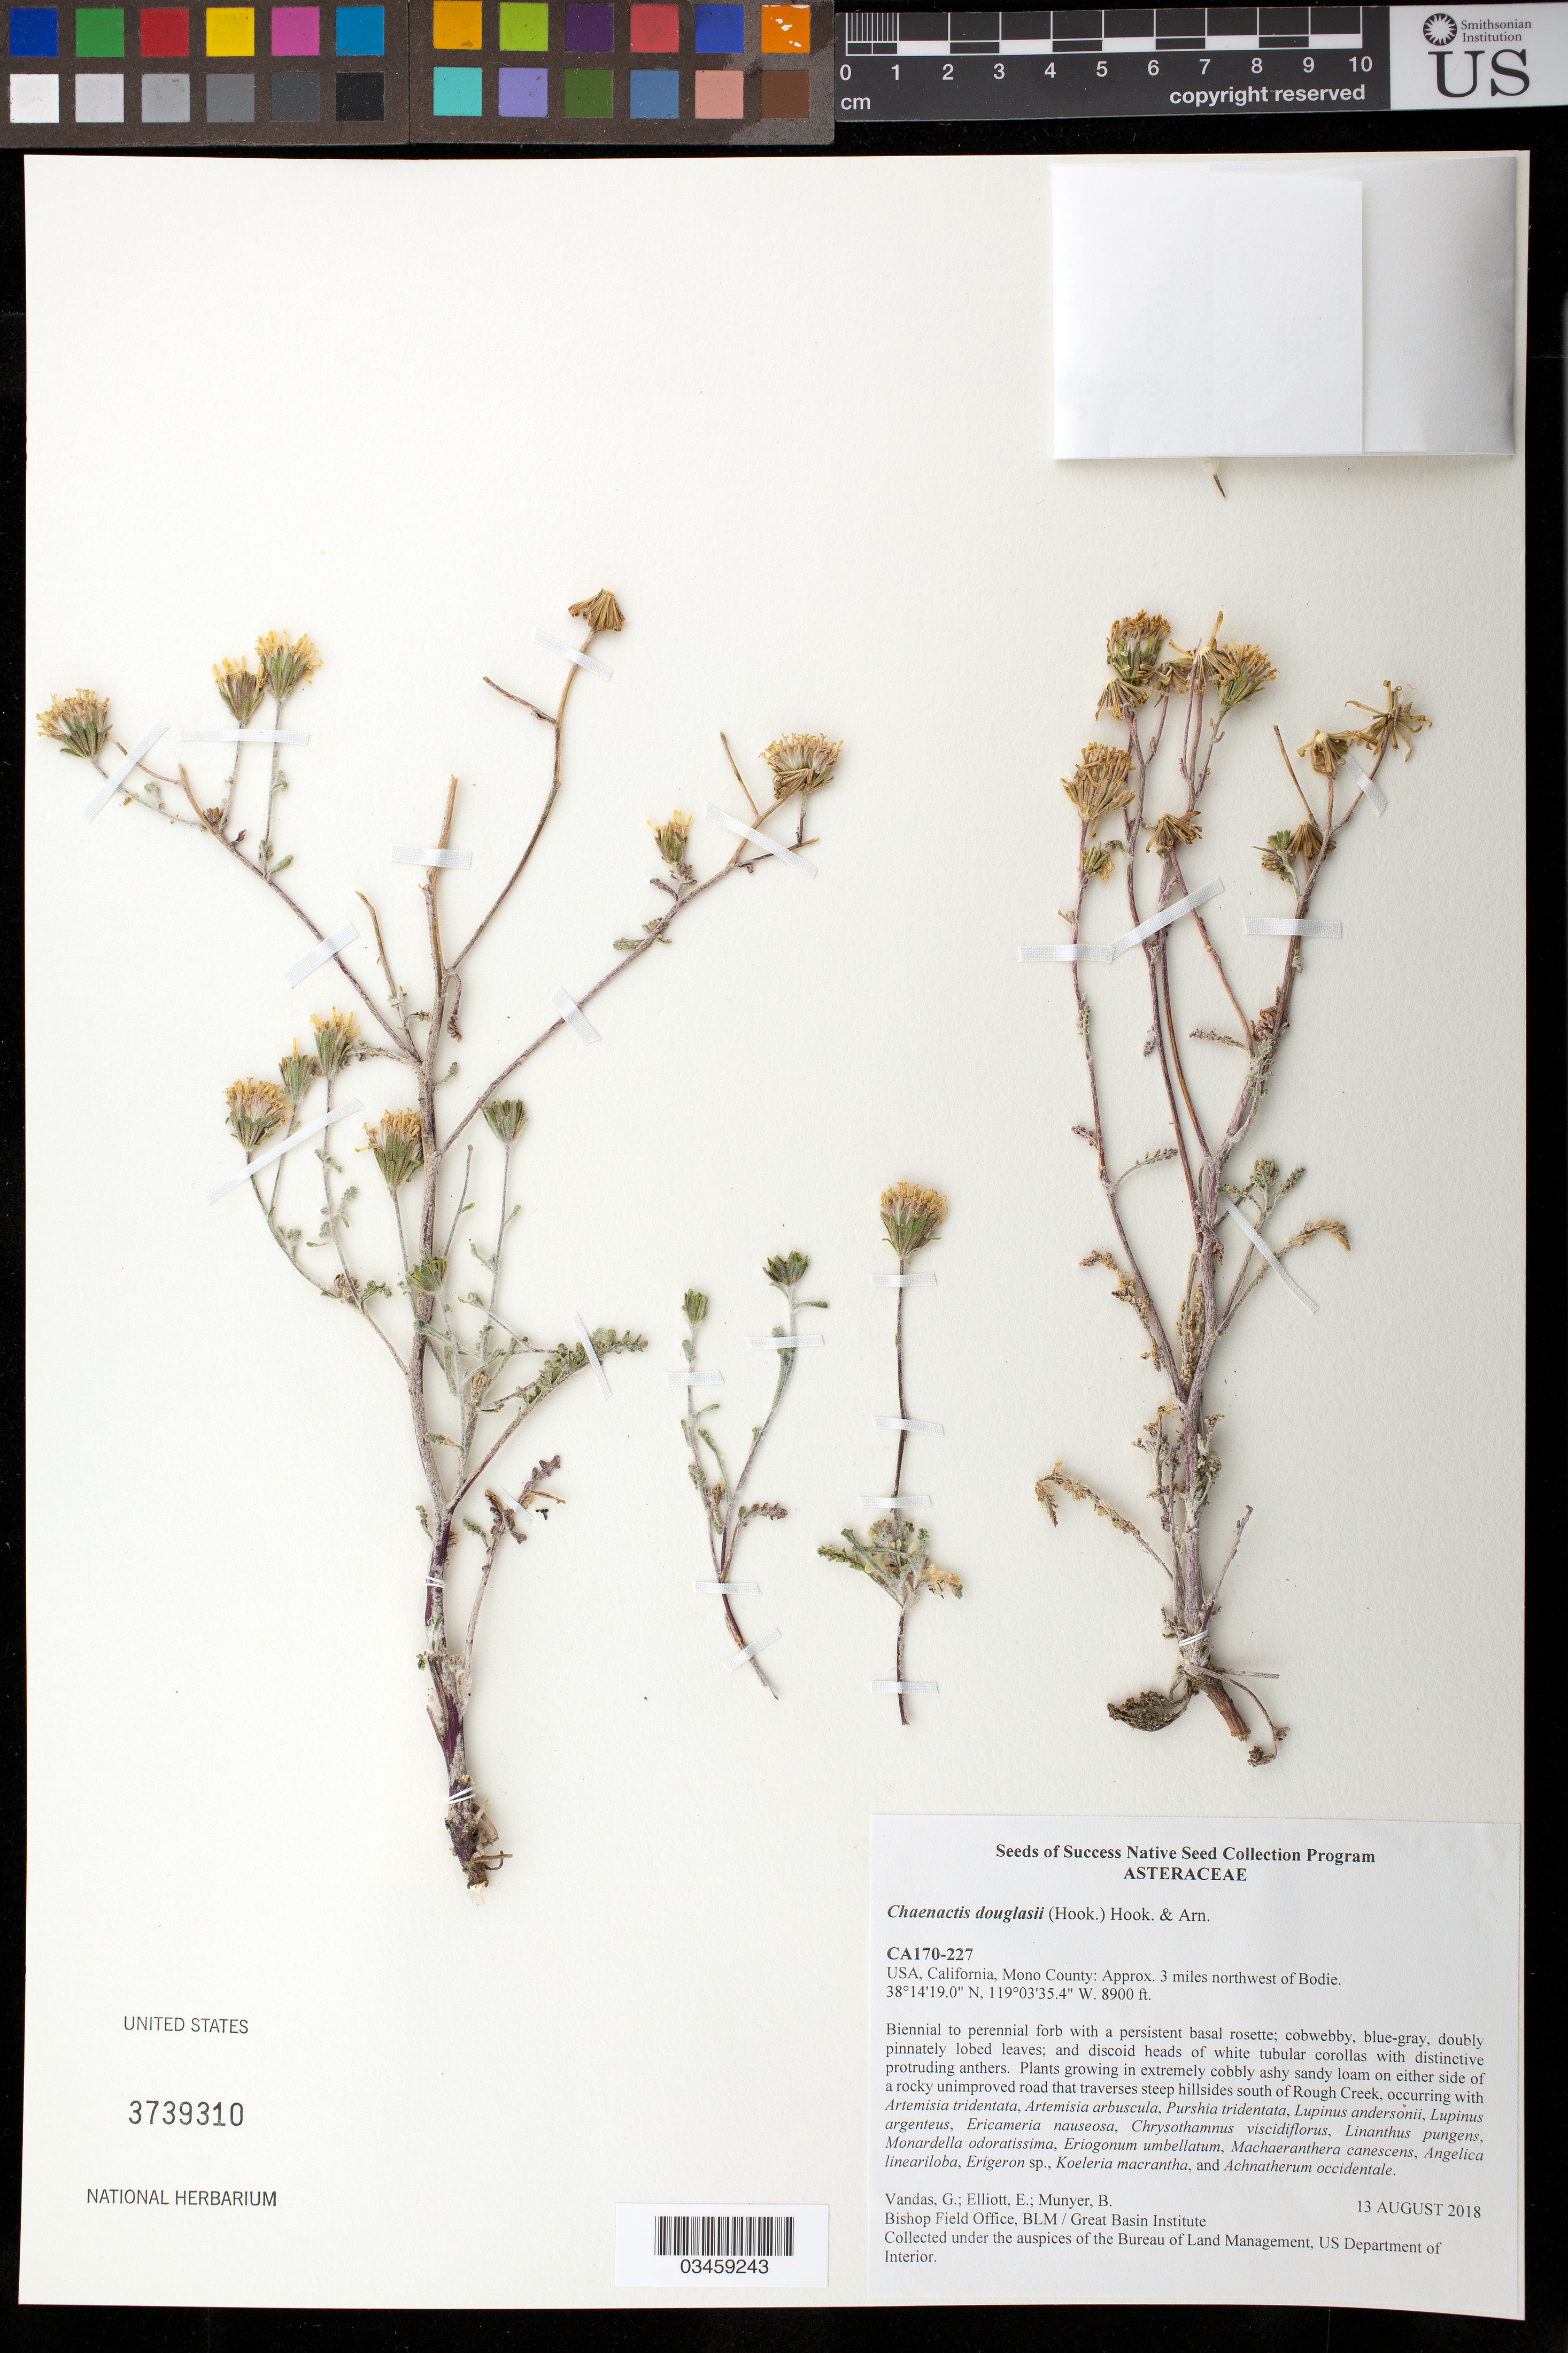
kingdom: Plantae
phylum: Tracheophyta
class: Magnoliopsida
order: Asterales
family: Asteraceae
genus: Chaenactis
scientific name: Chaenactis douglasii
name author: Hook. & Arn.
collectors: G. Vandas, E. Elliott & B. Munyer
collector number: CA170-227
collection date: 2018-08-13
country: United States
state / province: California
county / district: Mono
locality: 3 mi. NW of Bodie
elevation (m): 2713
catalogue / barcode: US 3739310